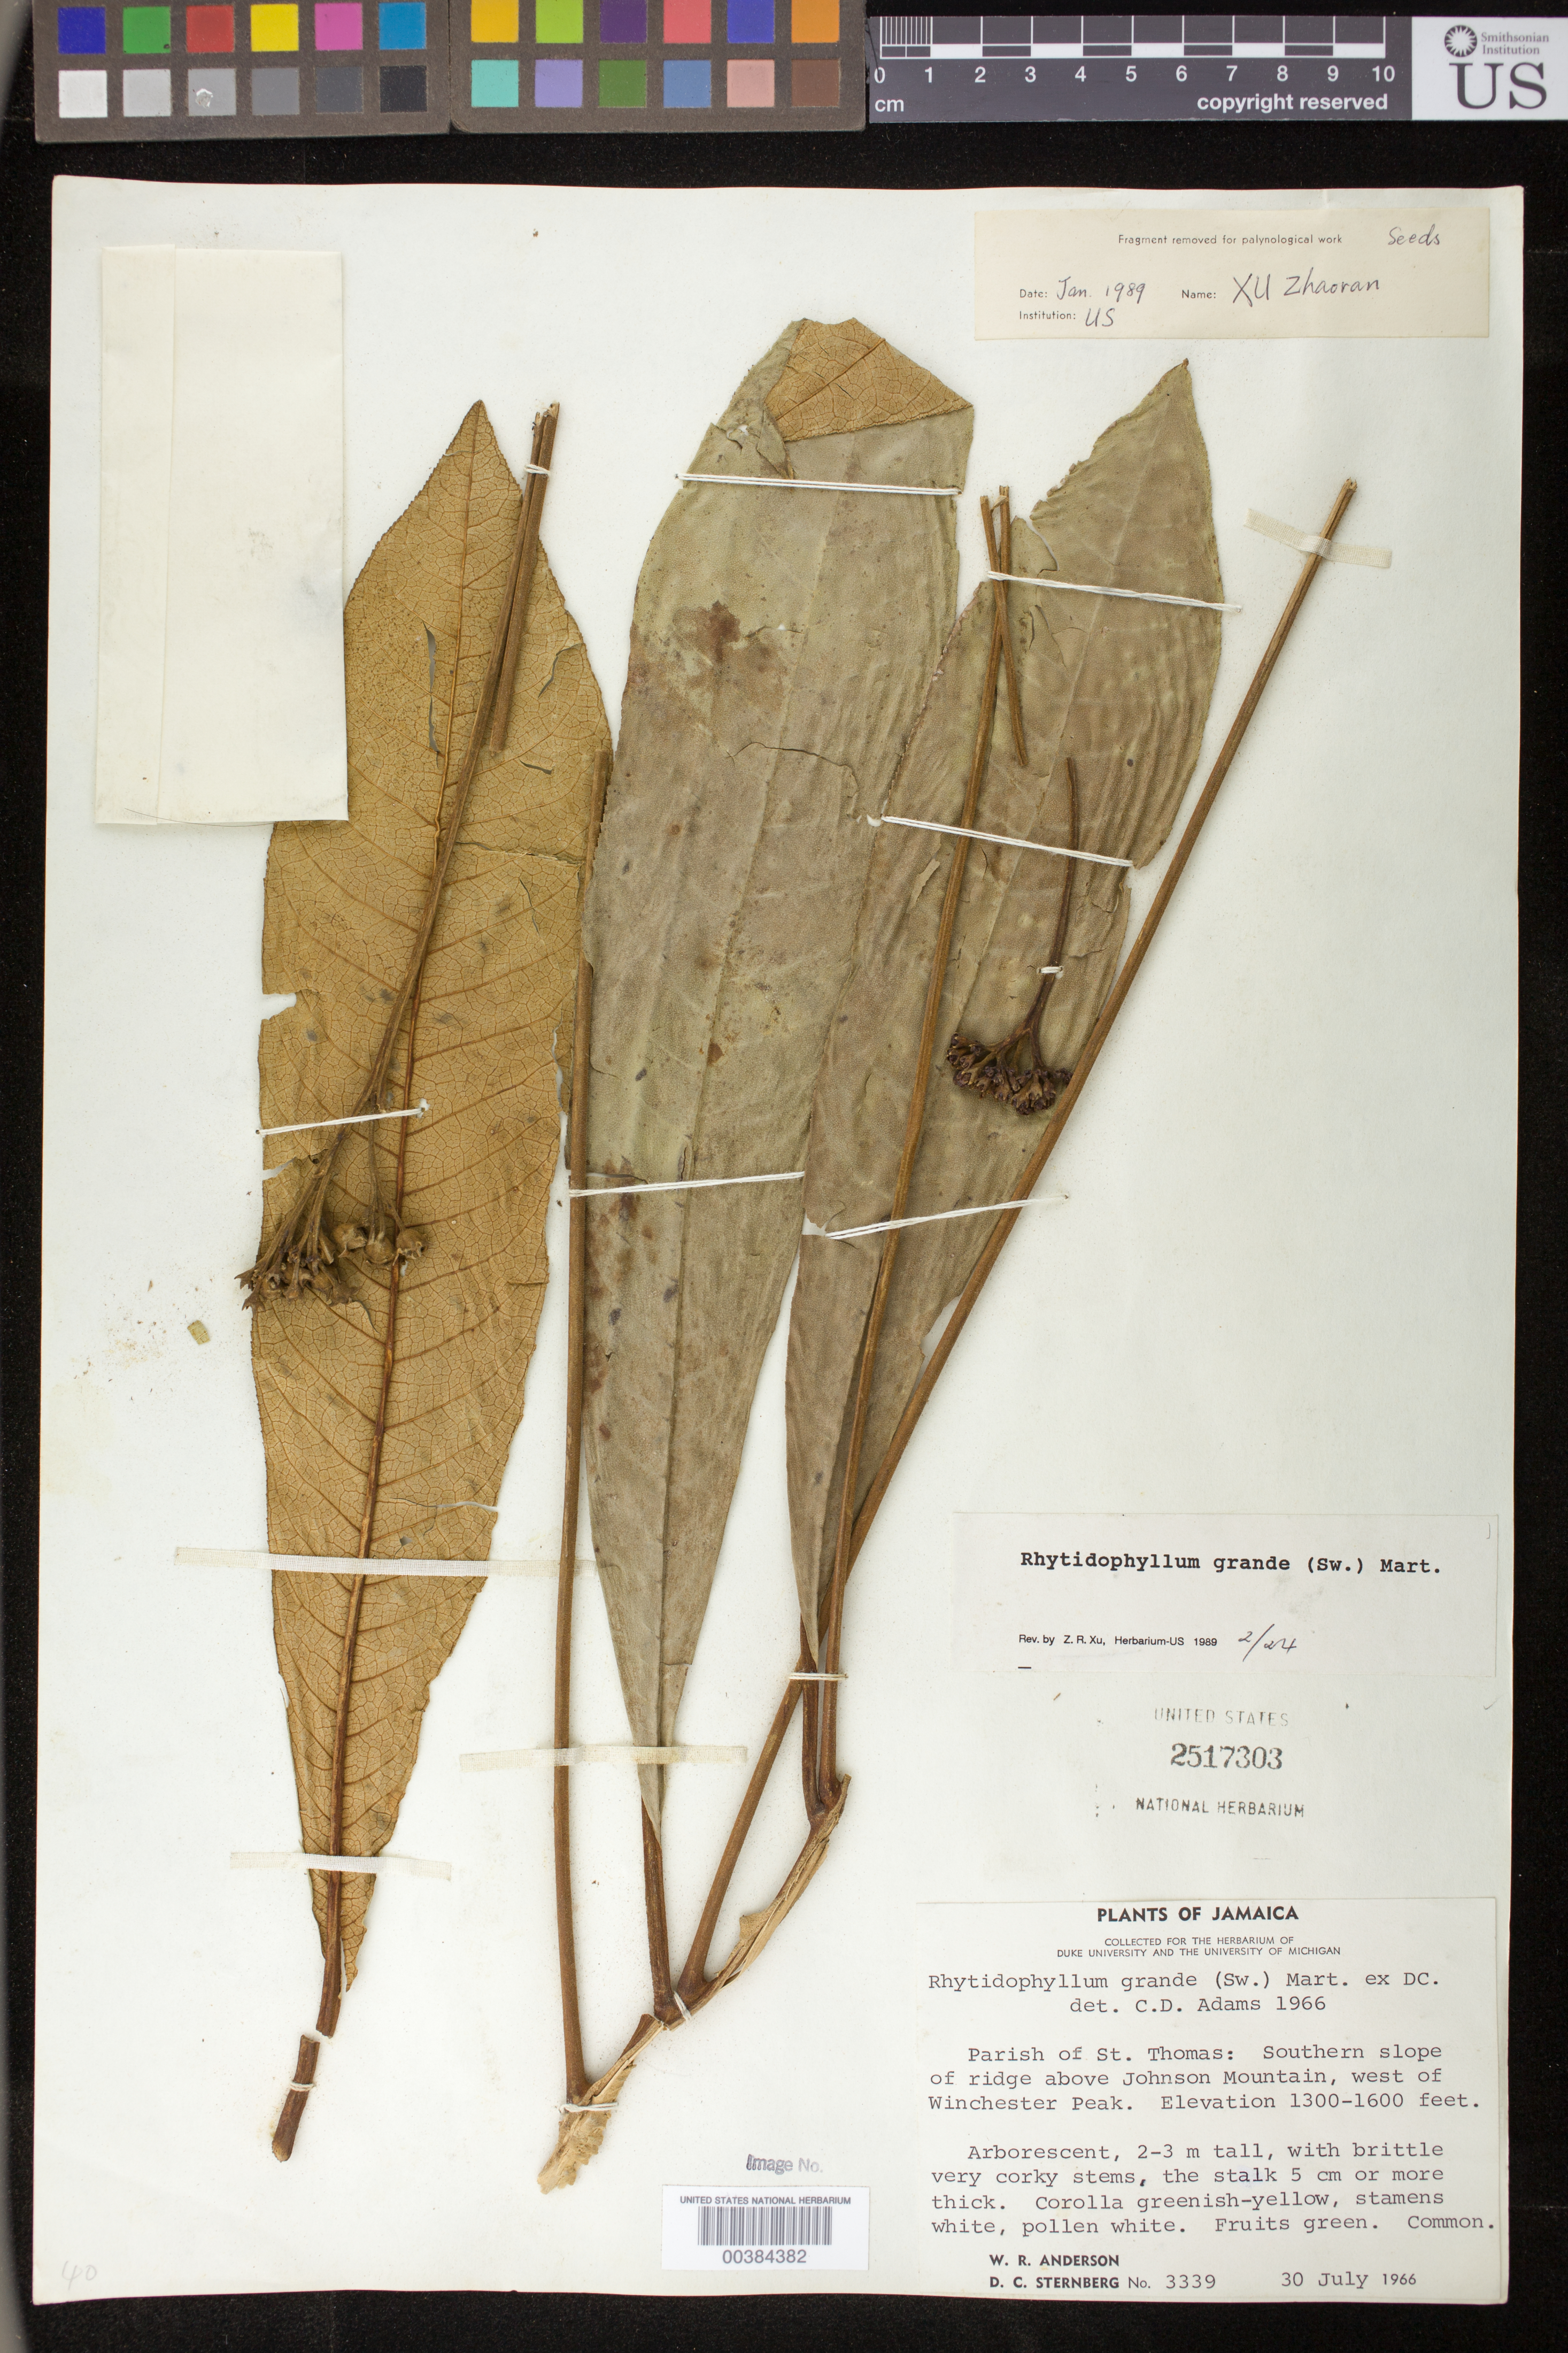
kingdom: Plantae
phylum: Tracheophyta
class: Magnoliopsida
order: Lamiales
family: Gesneriaceae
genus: Rhytidophyllum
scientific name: Rhytidophyllum grande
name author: (Sw.) Mart.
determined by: Skog, Laurence E.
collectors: W. R. Anderson & D. Sternberg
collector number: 3339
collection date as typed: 30 Jul 1966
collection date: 1966-07-30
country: Jamaica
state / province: Saint Thomas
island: Jamaica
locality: Southern slope of ridge above Johnson Mountain, W of Winchester Peak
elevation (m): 396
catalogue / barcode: US 2517303